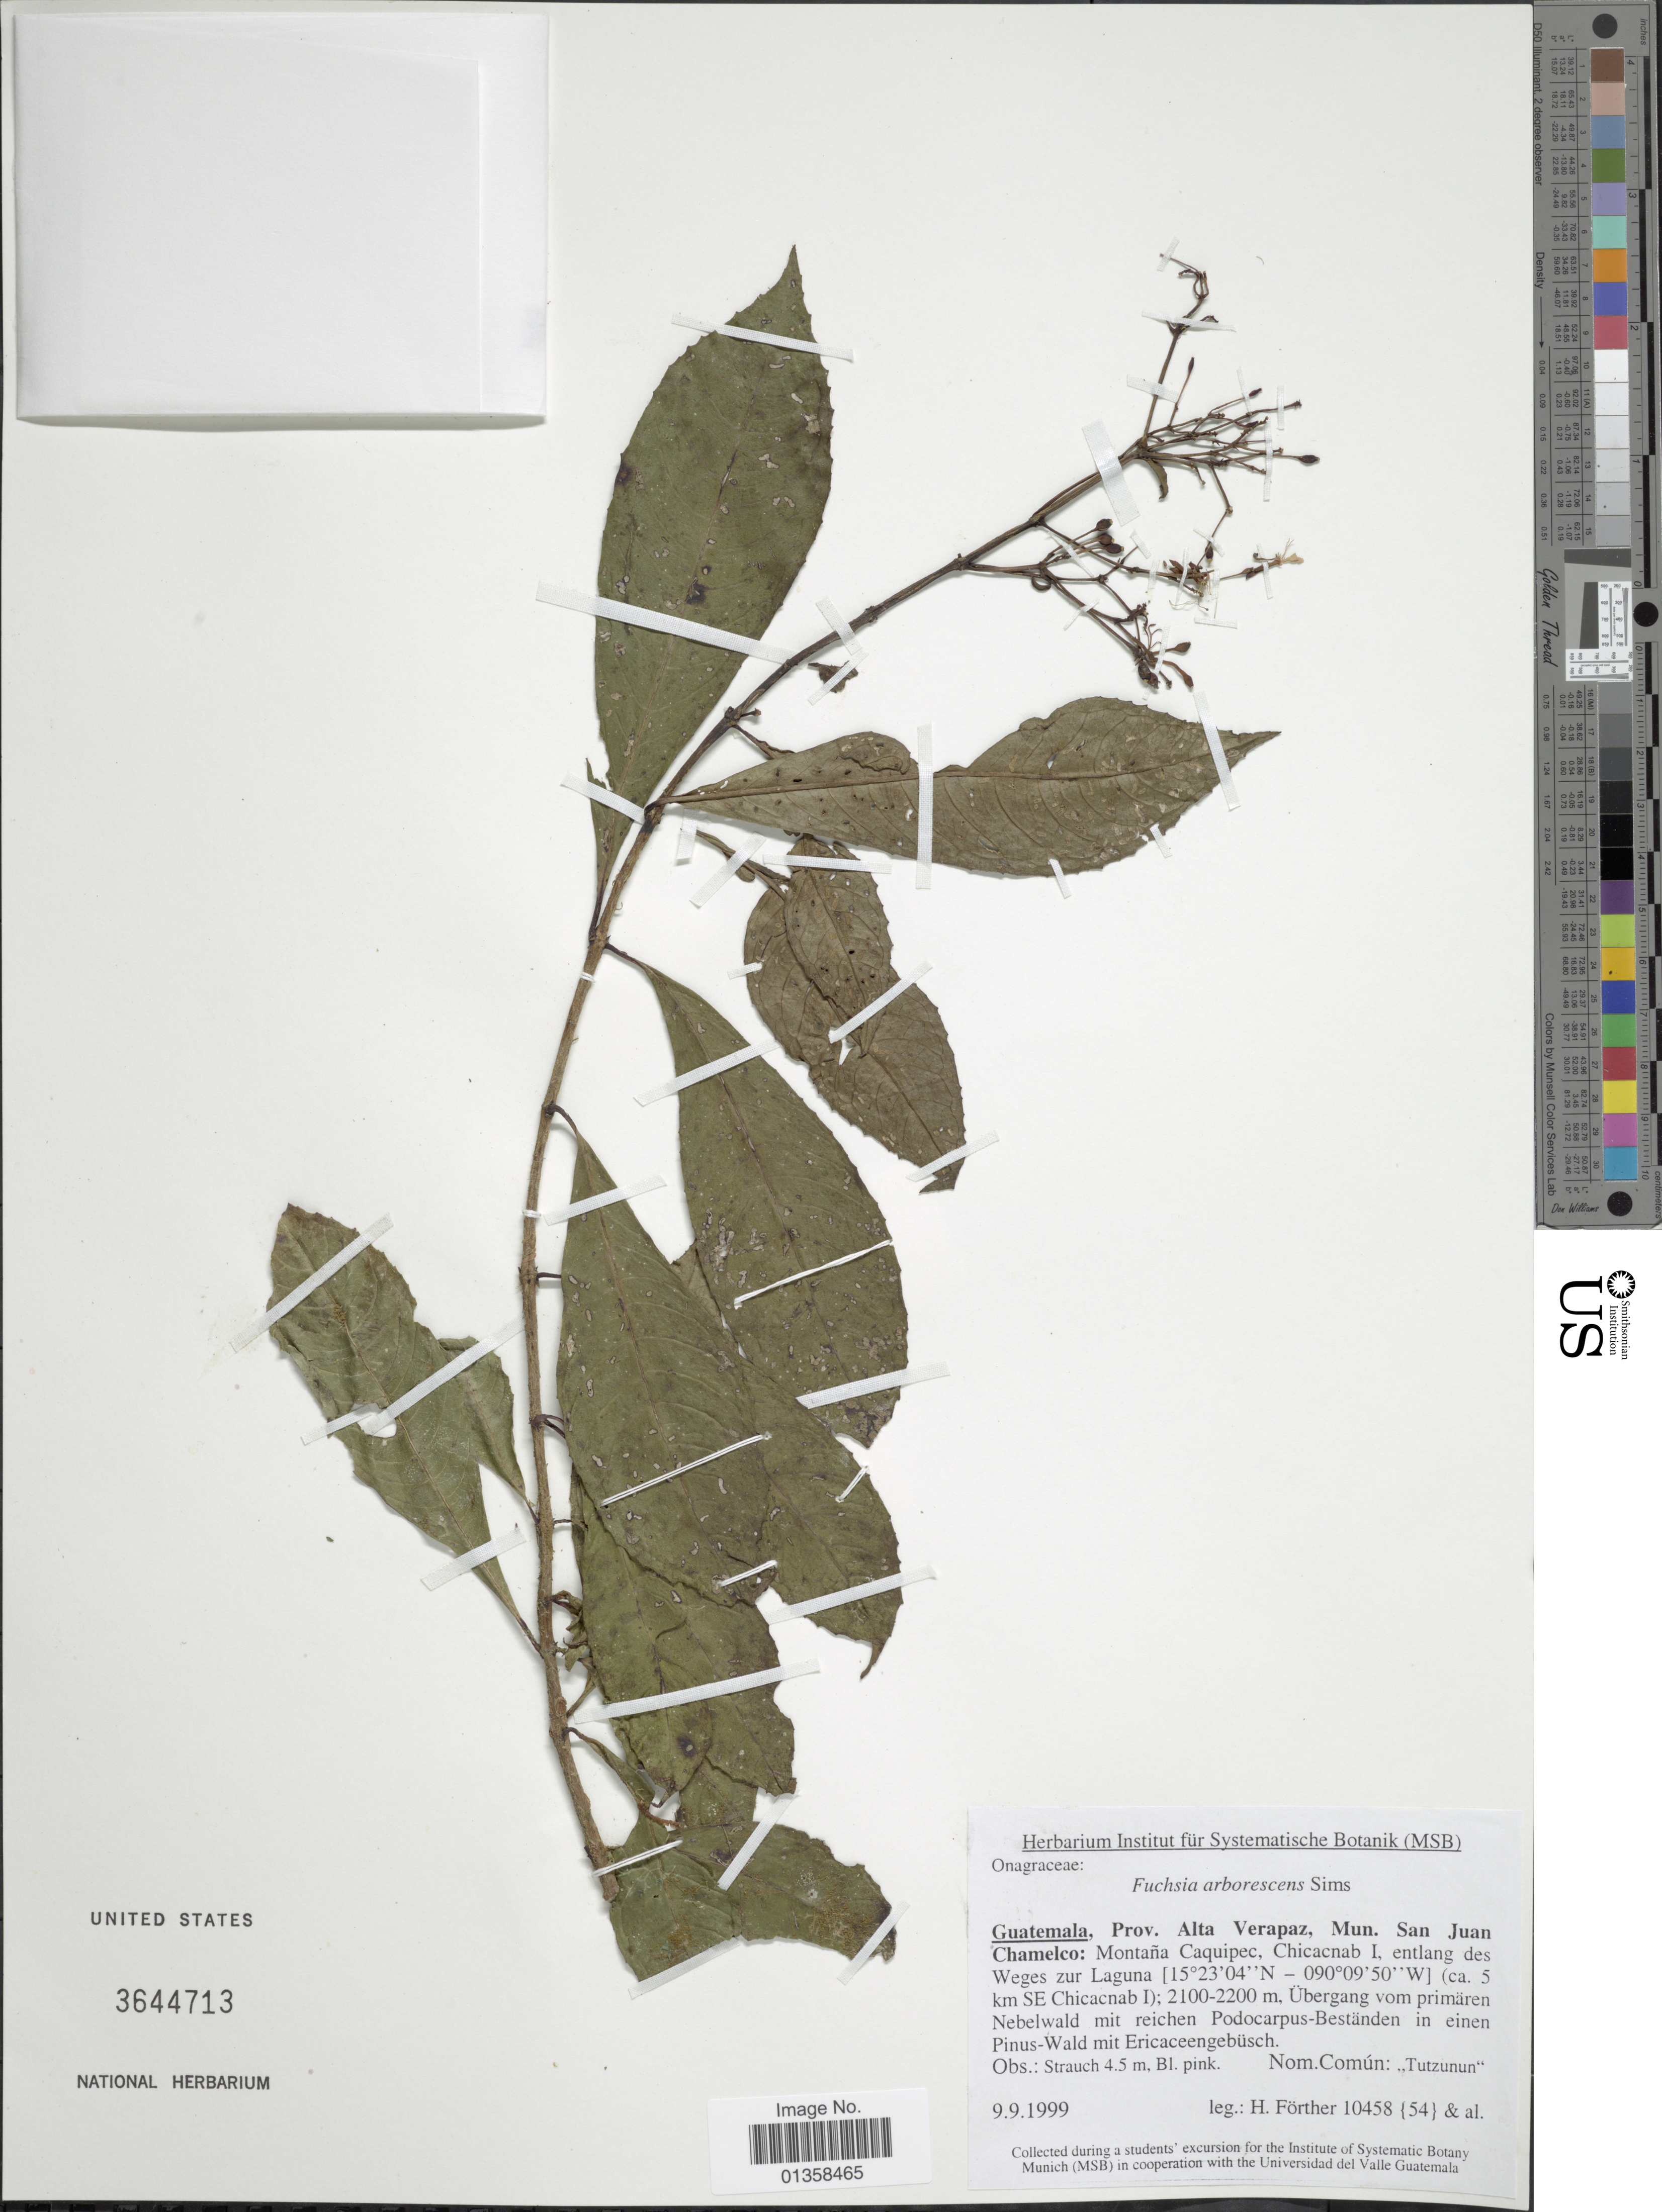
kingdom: Plantae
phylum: Tracheophyta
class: Magnoliopsida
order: Myrtales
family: Onagraceae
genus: Fuchsia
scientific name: Fuchsia arborescens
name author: Sims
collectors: H. Förther & et al.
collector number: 10458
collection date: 1999-09-09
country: Guatemala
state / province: Alta Verapaz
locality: Mun. San Juan Chamelco: Montaña Caquipec. Chicacnab I, entlang des Weges zur Laguna (ca. 5 km SE Chicacnab I)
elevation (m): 2100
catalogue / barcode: US 3644713